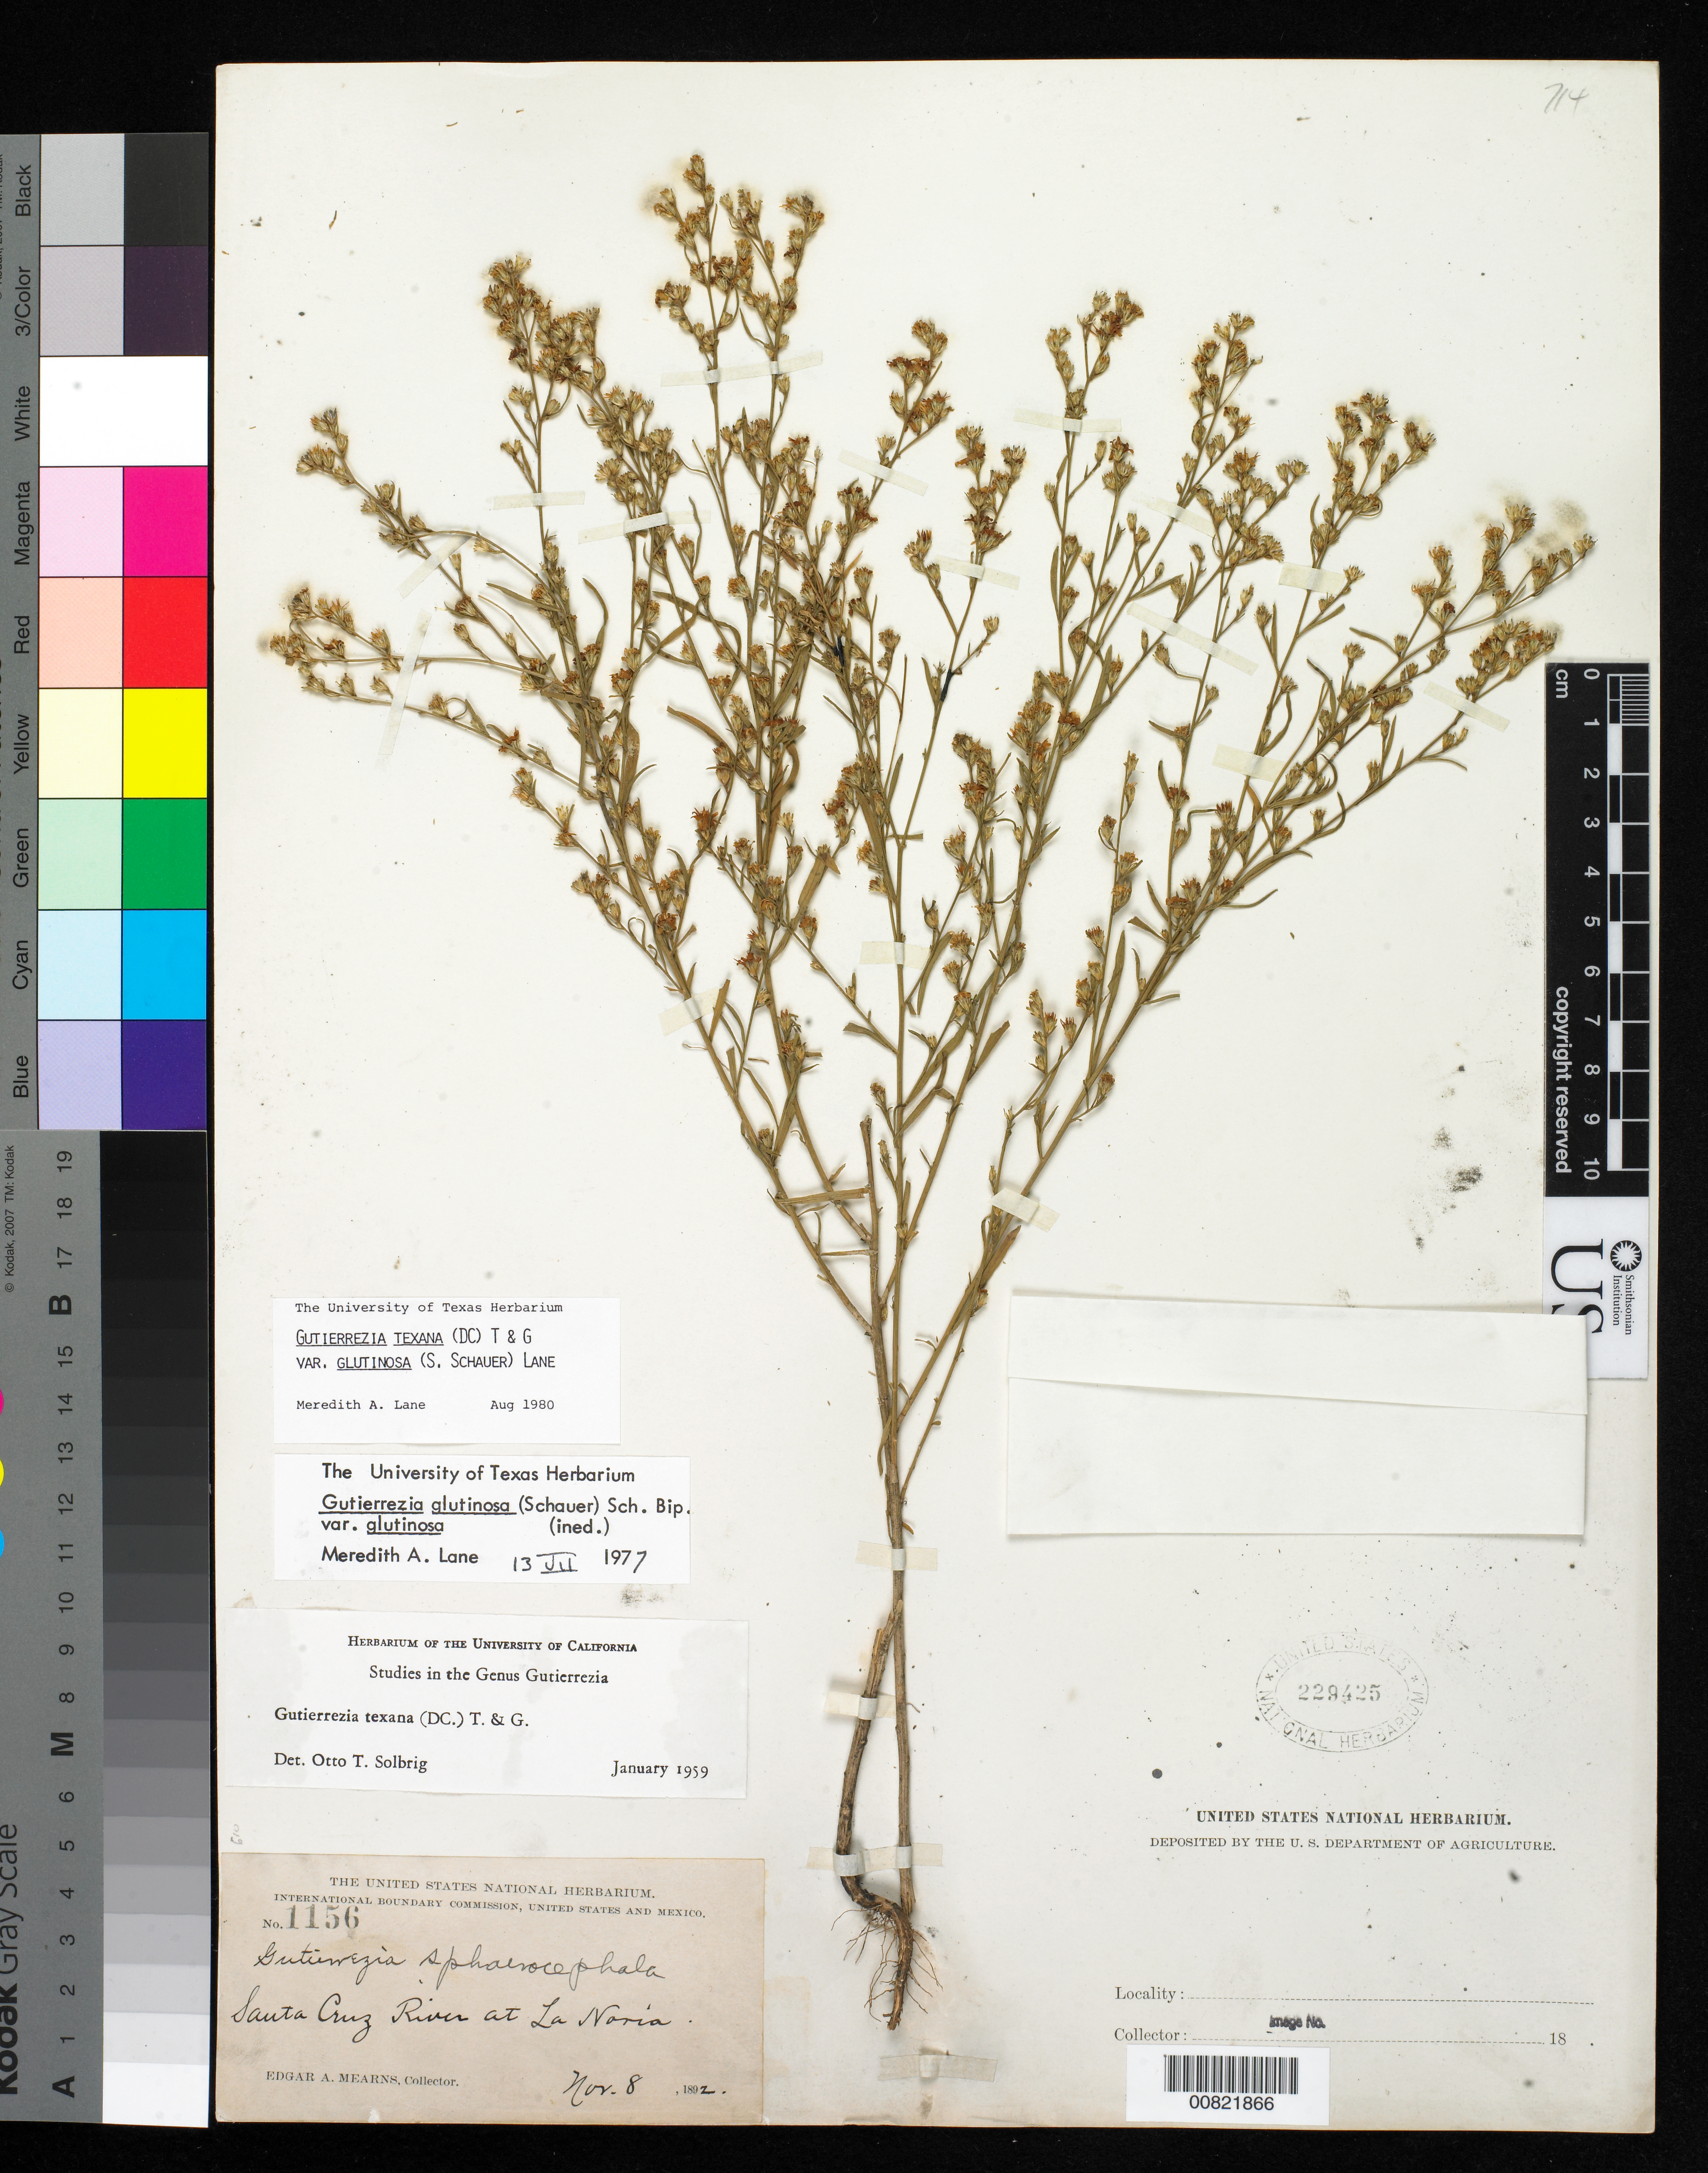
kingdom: Plantae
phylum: Tracheophyta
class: Magnoliopsida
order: Asterales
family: Asteraceae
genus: Gutierrezia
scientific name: Gutierrezia texana var. glutinosa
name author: (S. Schauer) M.A. Lane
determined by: Lane, M. A.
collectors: E. A. Mearns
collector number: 1156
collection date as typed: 08 Nov 1892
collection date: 1892-11-08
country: United States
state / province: Arizona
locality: Santa Cruz River at La Noria.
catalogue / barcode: US 229425